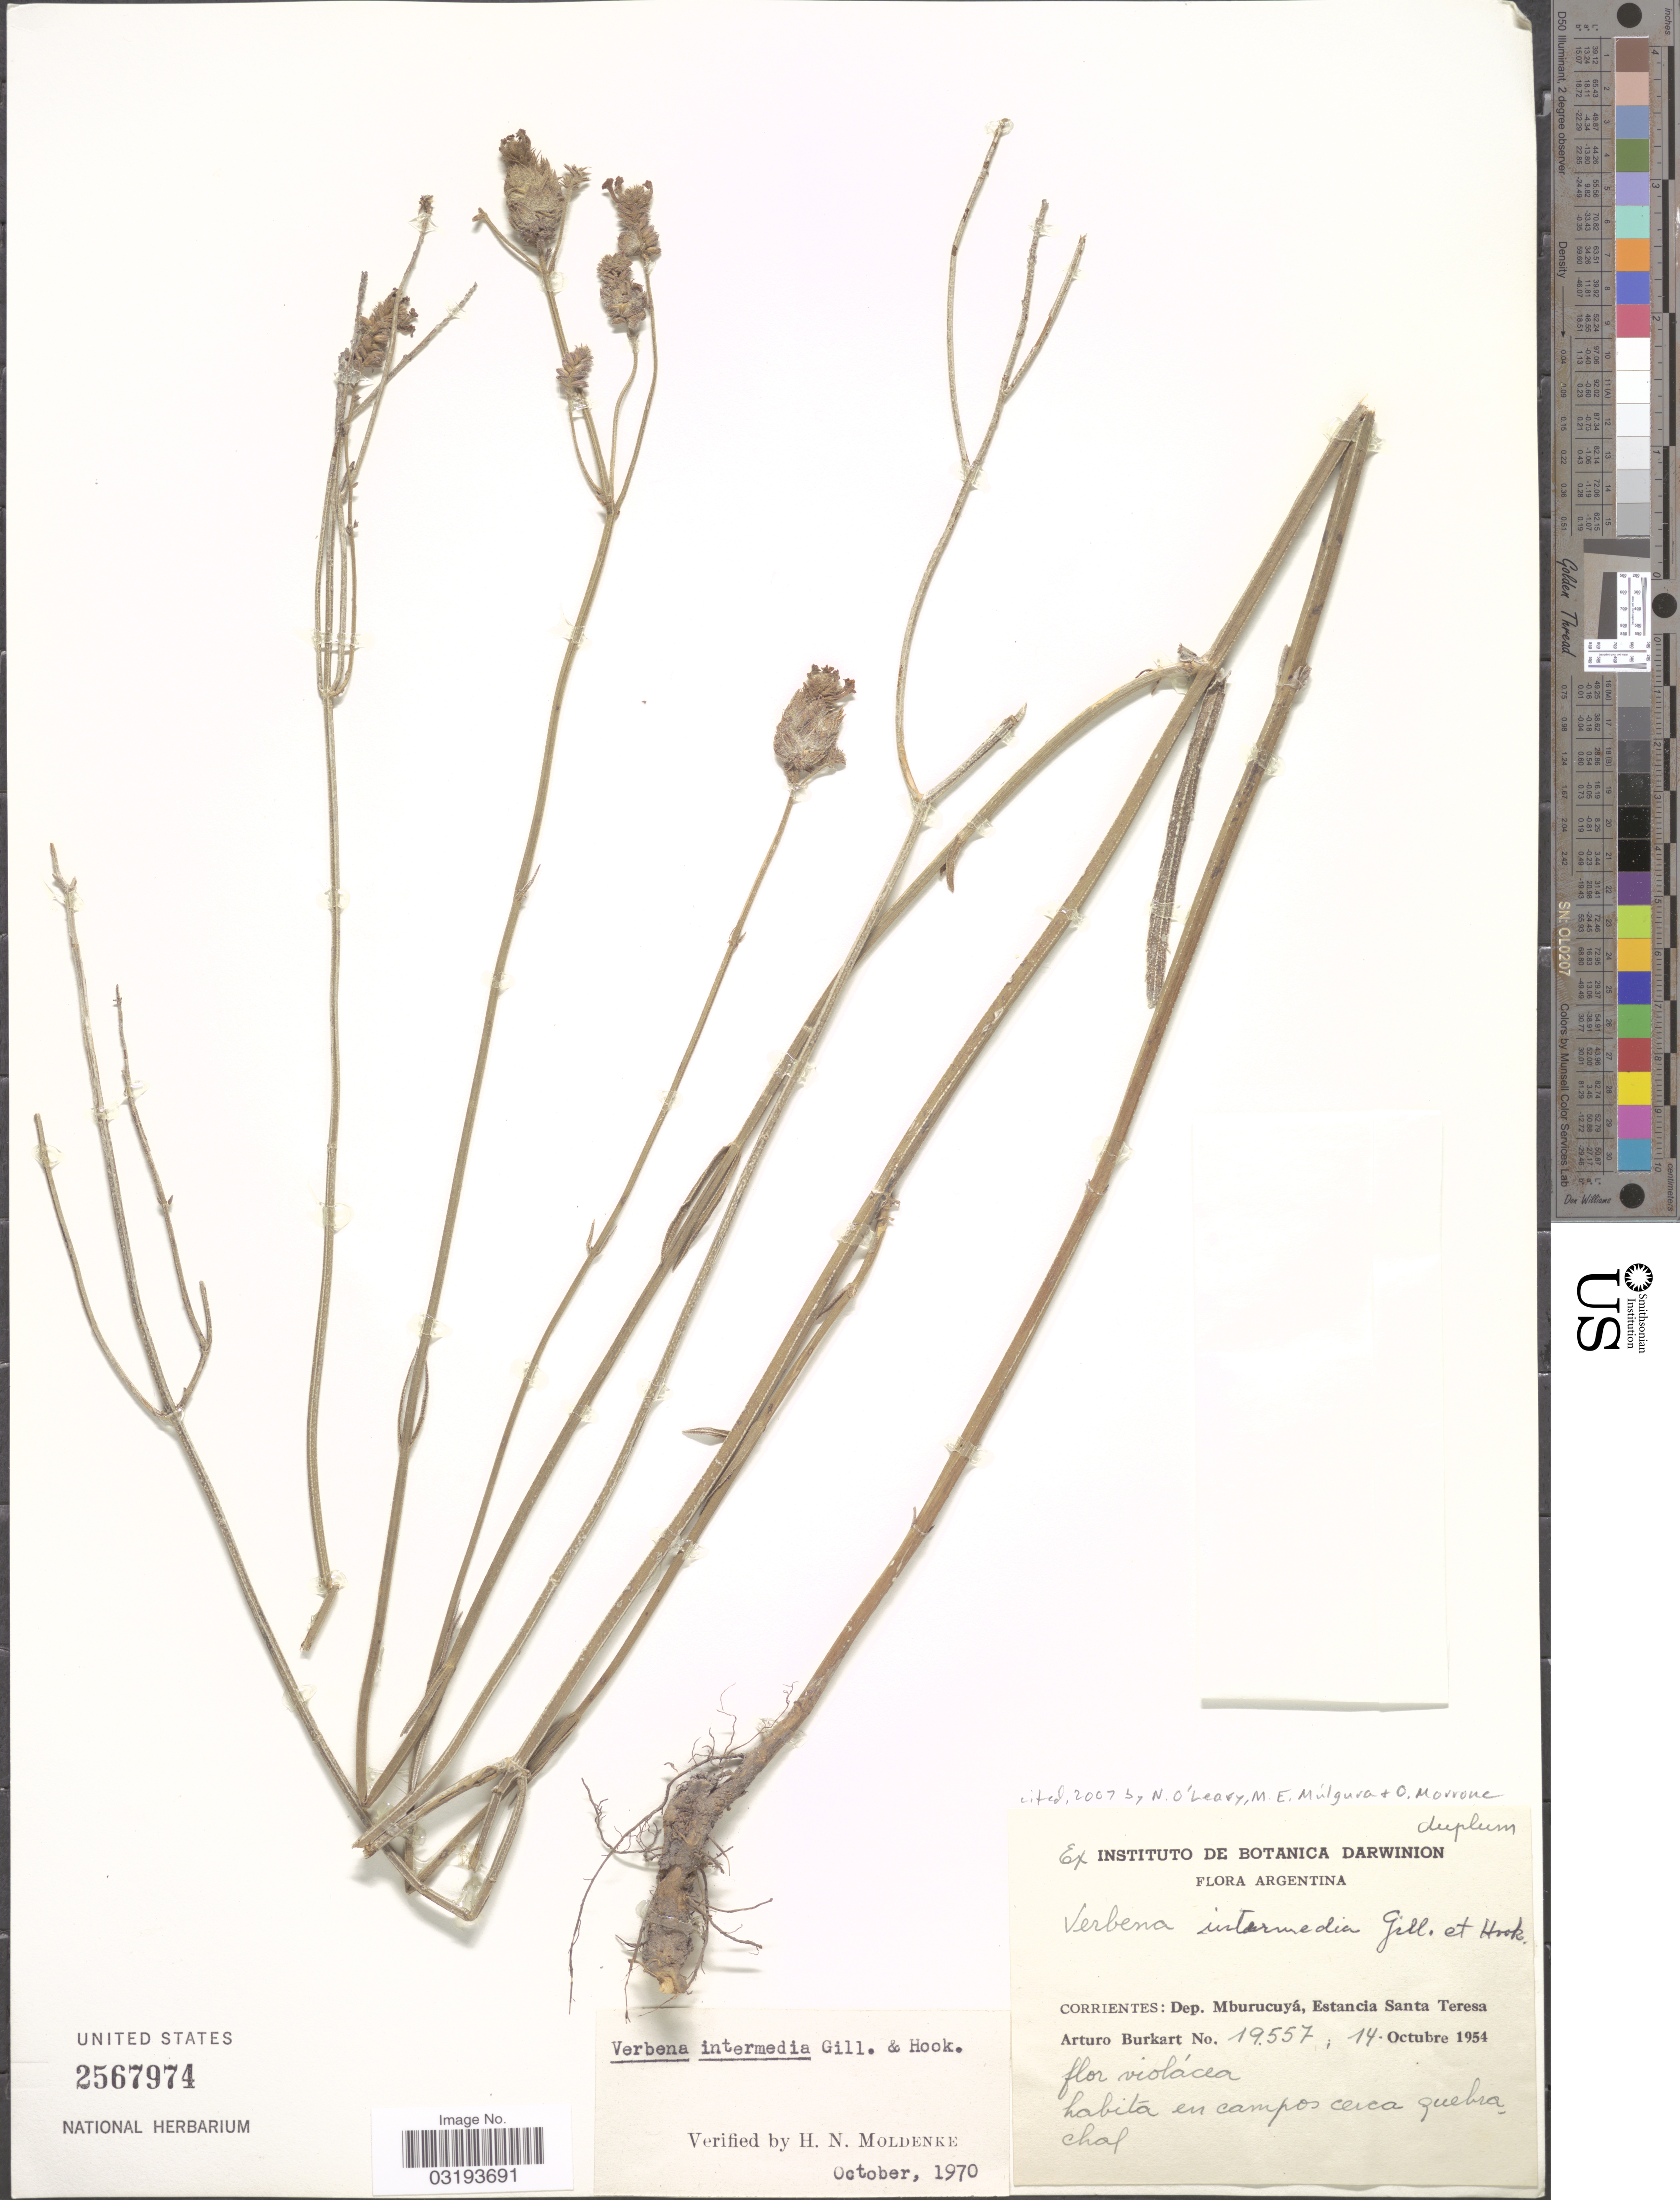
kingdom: Plantae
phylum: Tracheophyta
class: Magnoliopsida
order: Lamiales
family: Verbenaceae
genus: Verbena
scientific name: Verbena intermedia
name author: Gillies & Hook.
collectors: A. E. Burkart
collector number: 19557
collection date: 1954-10-14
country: Argentina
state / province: Corrientes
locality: Dep. Mburucuyá, Estancia Santa Teresa.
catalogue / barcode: US 2567974